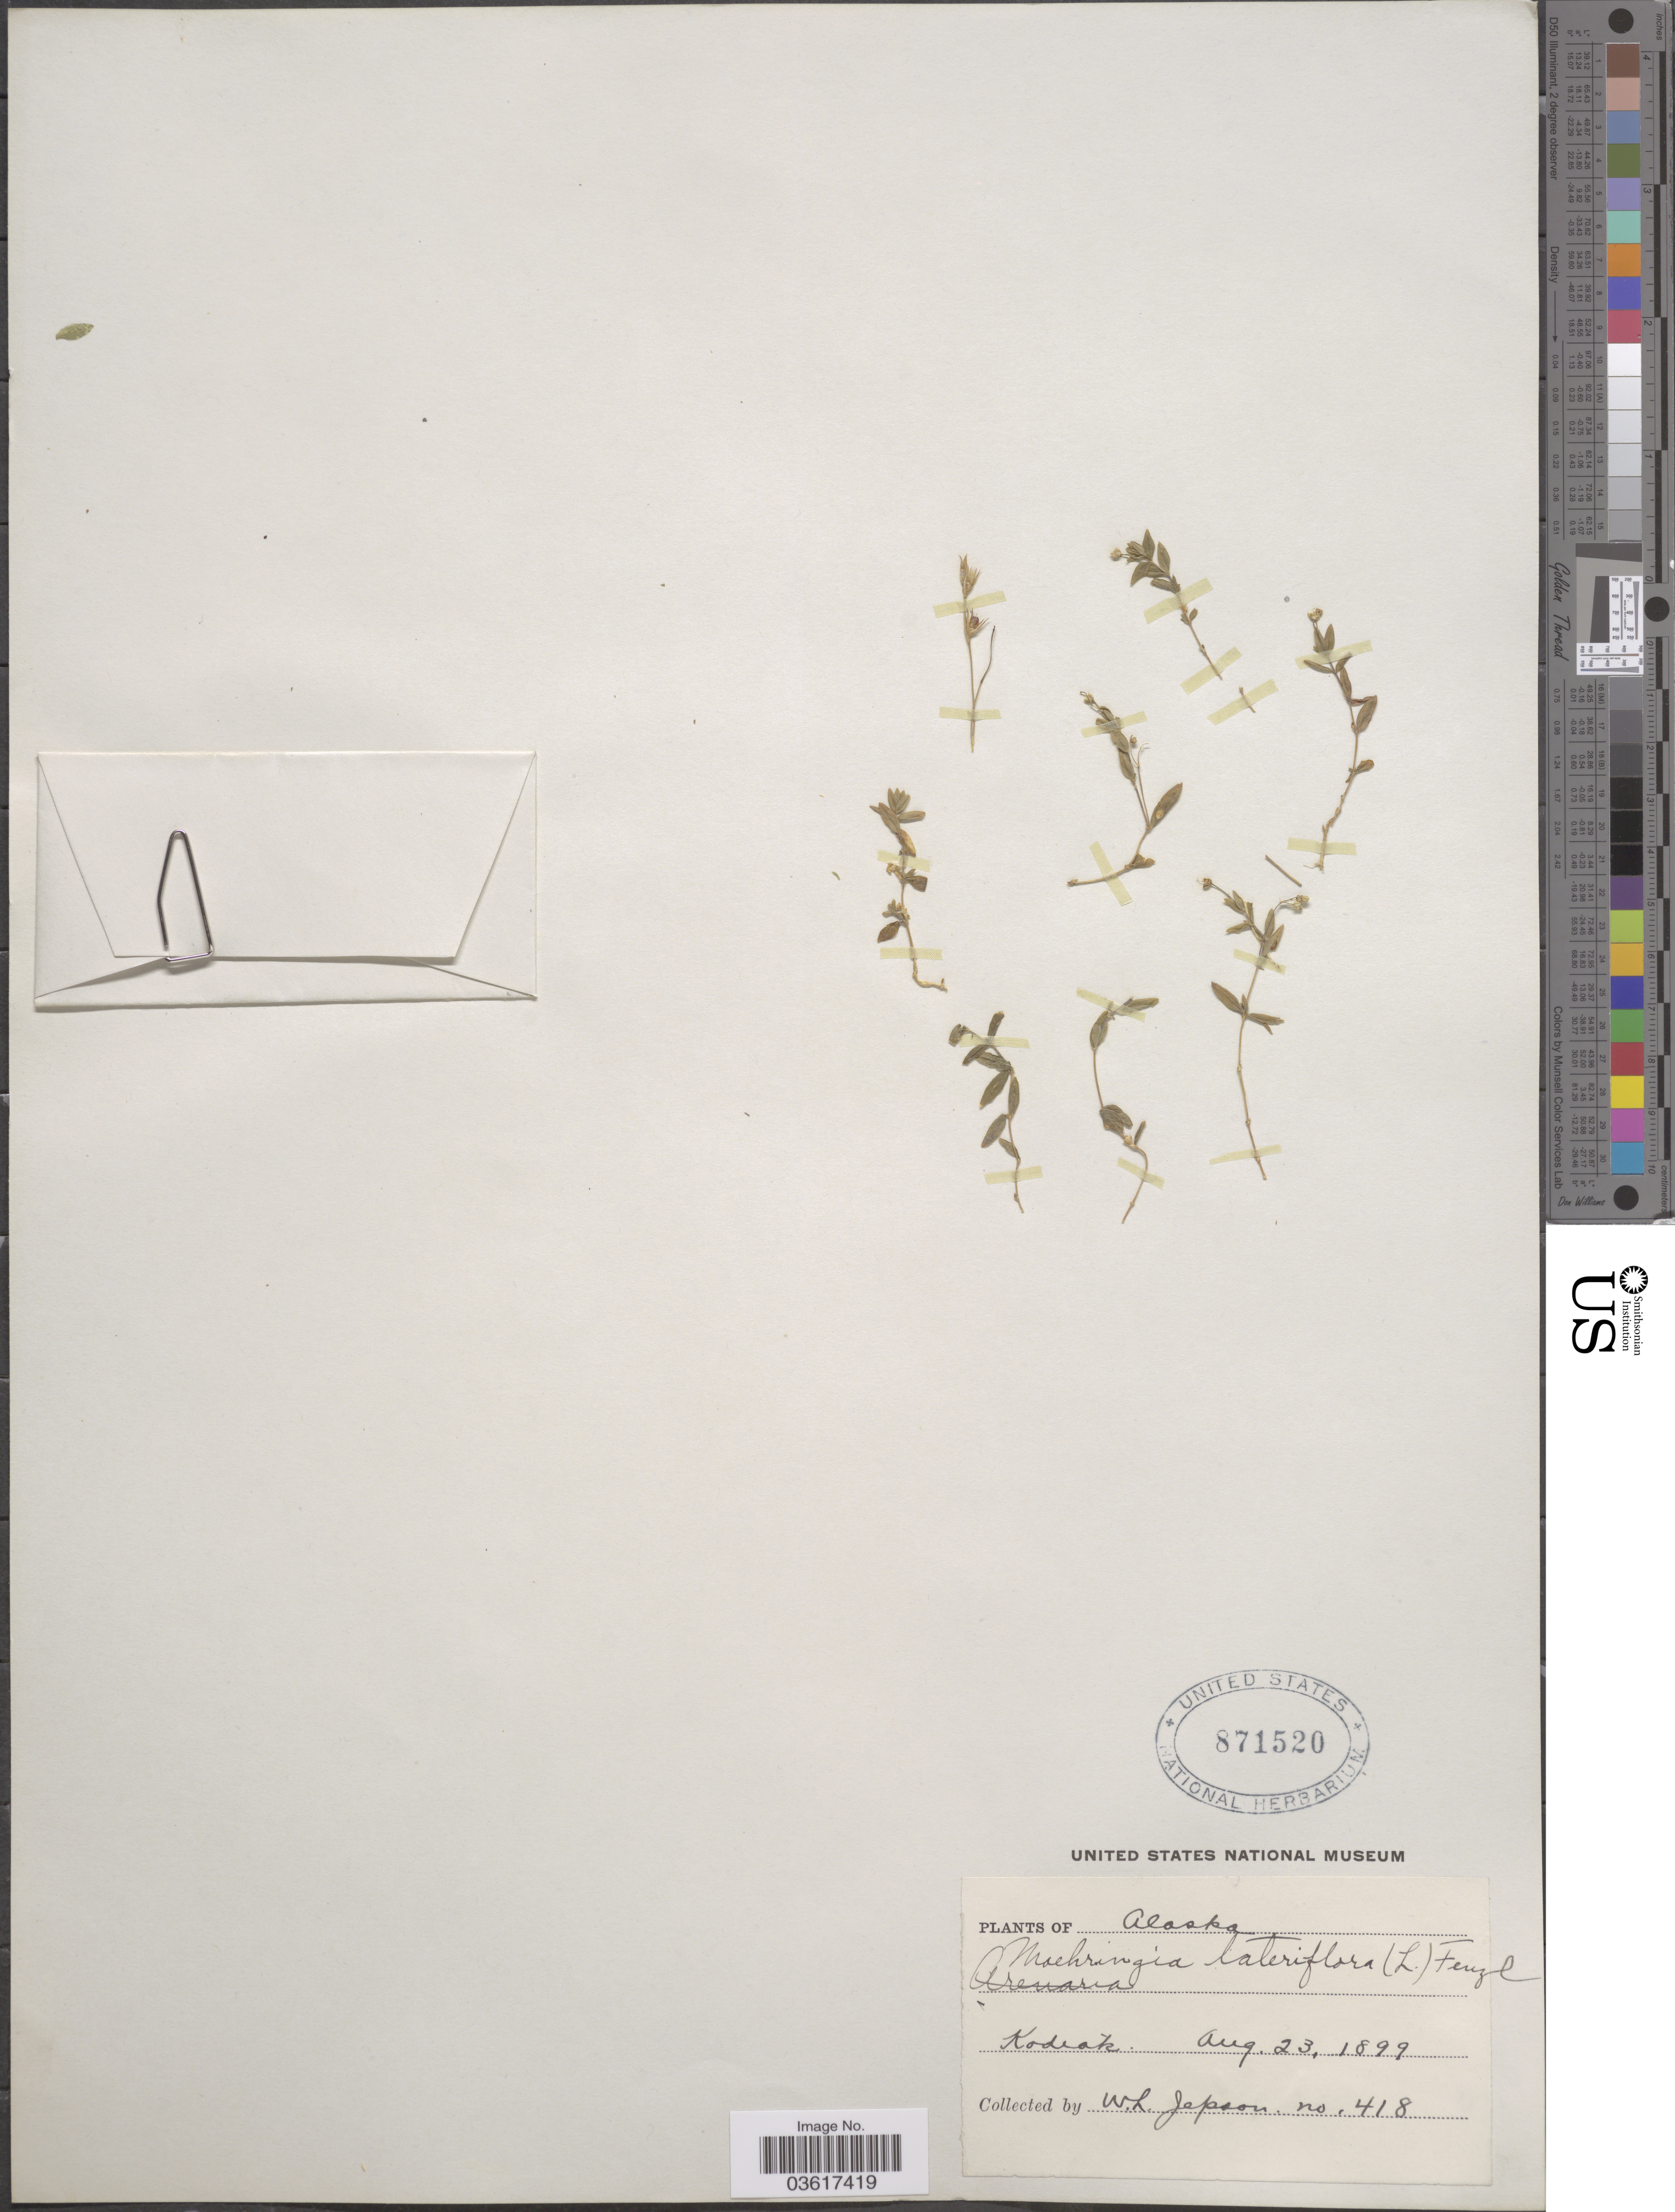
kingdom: Plantae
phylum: Tracheophyta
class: Magnoliopsida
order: Caryophyllales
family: Caryophyllaceae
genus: Moehringia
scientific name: Moehringia lateriflora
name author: (L.) Fenzl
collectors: W. L. Jepson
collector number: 418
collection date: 1899-08-23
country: United States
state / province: Alaska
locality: Kodiak.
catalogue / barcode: US 871520